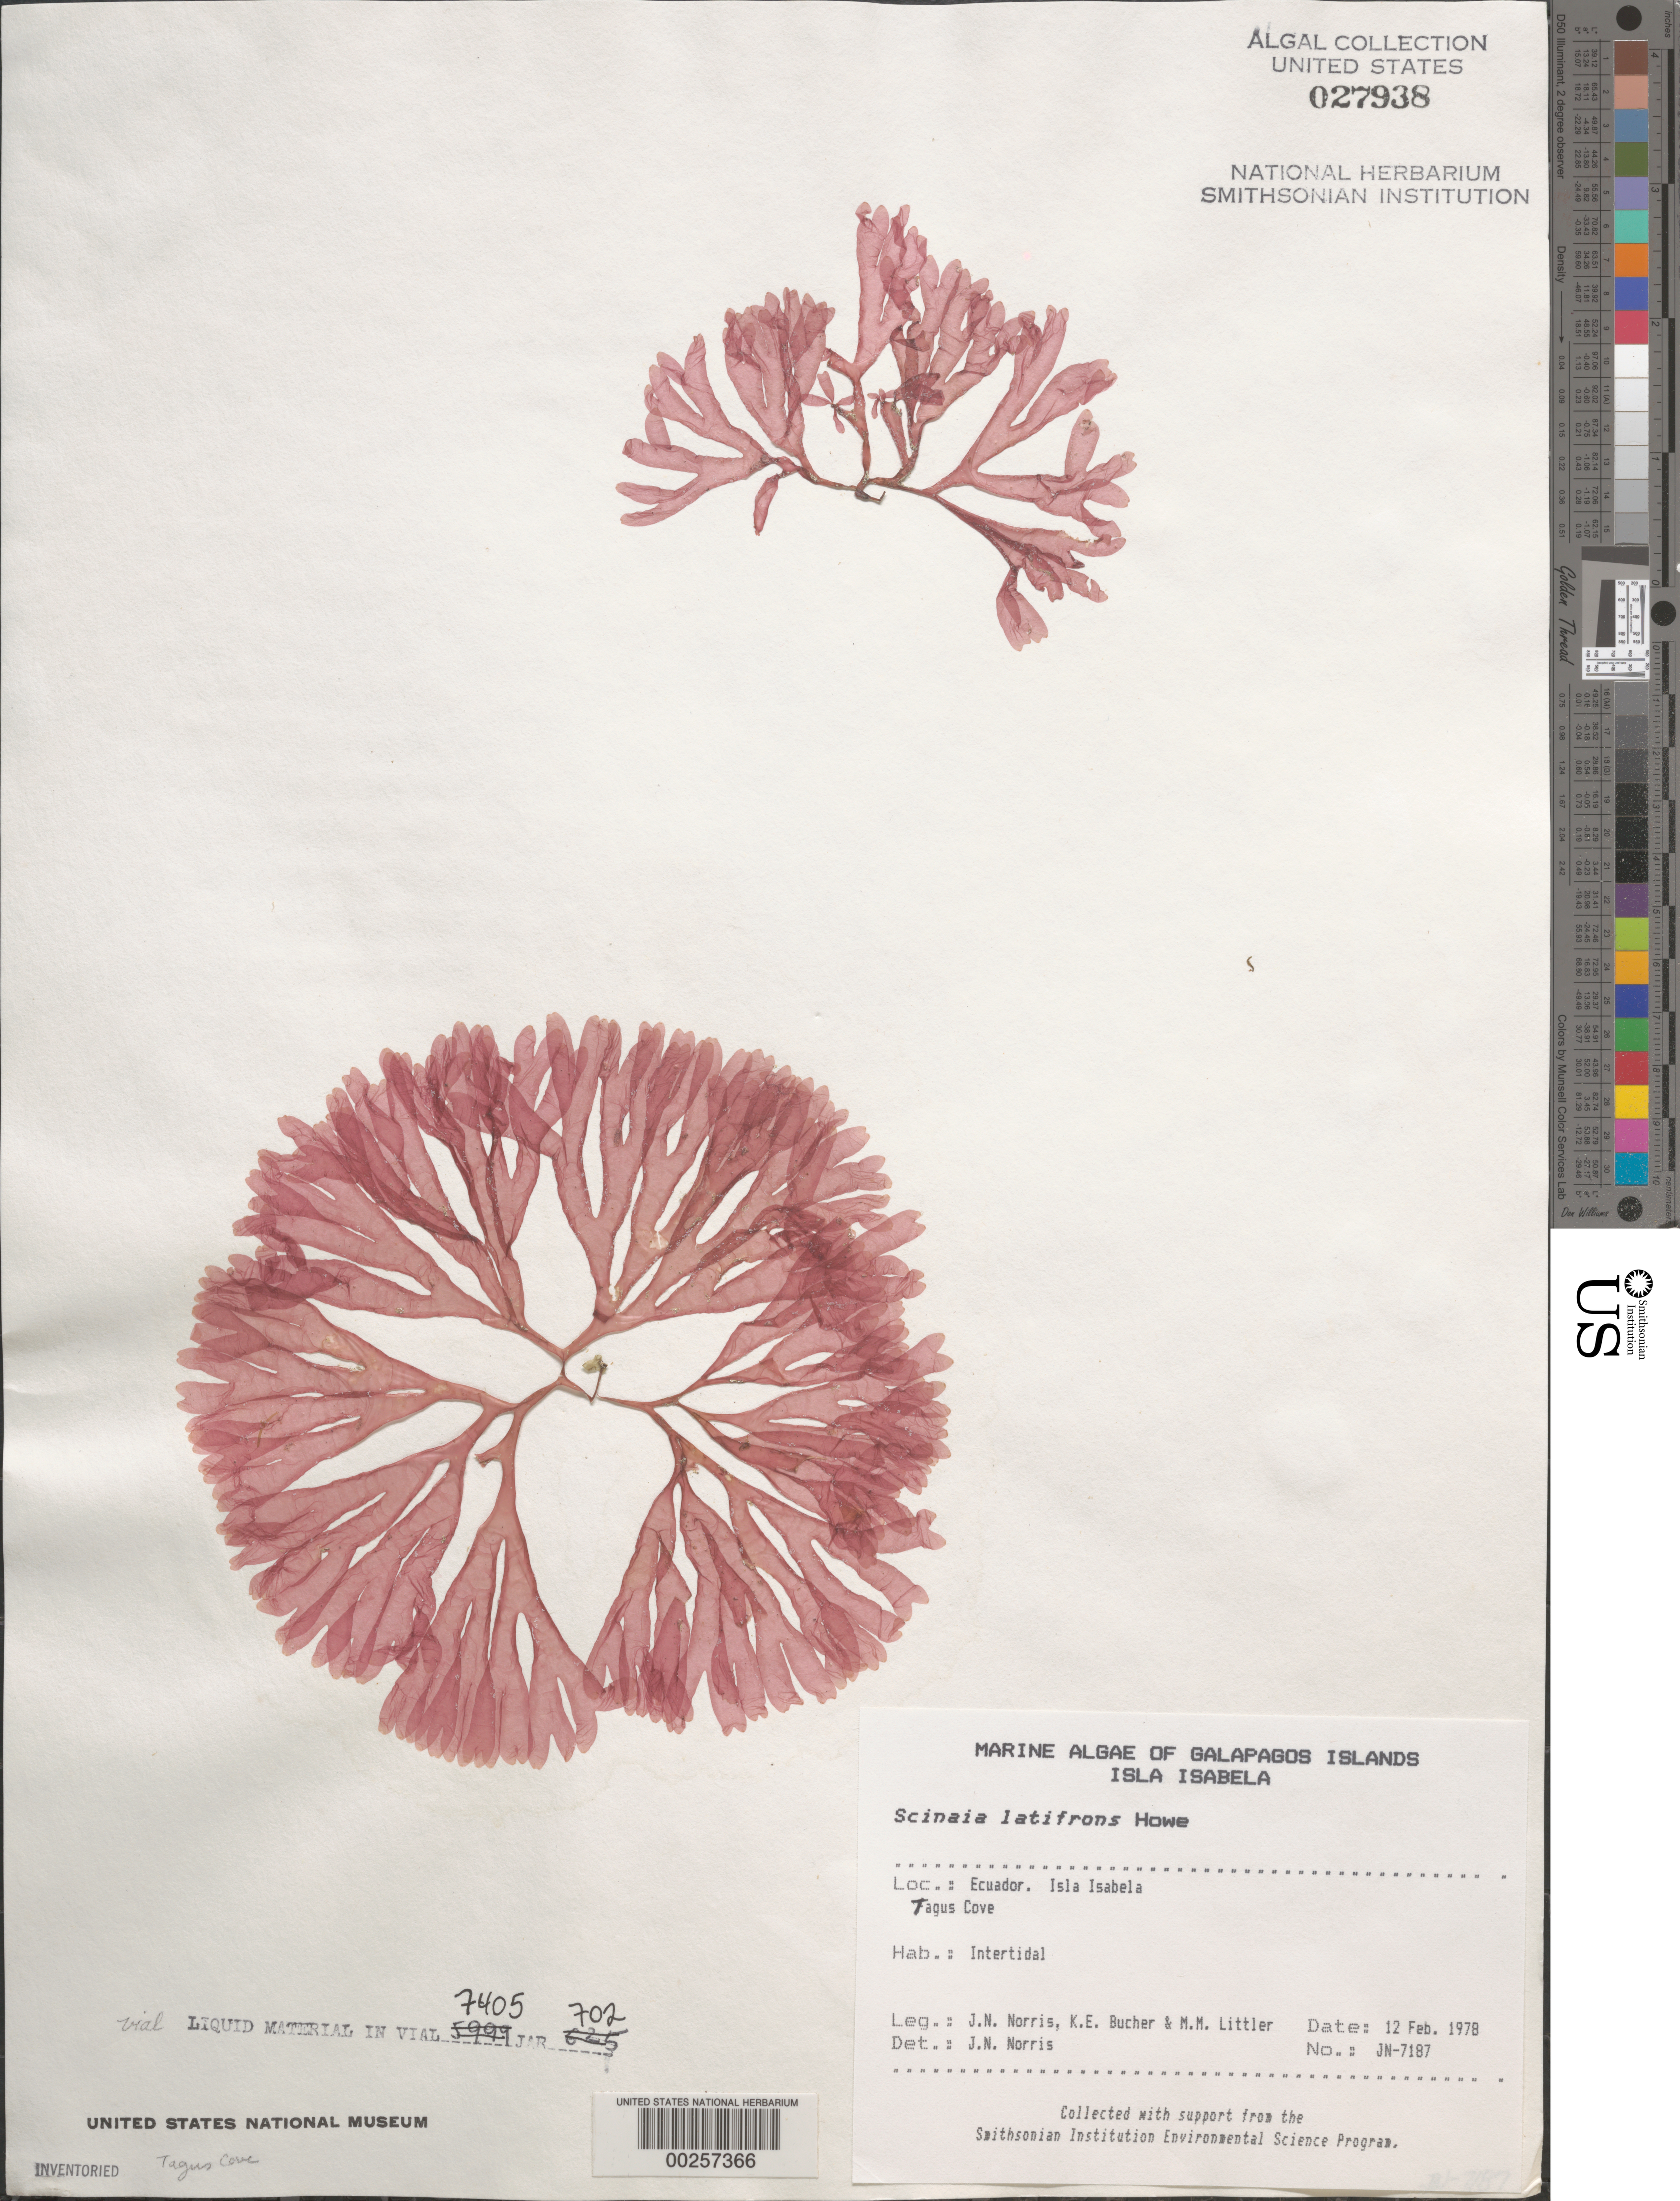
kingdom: Plantae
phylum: Rhodophyta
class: Florideophyceae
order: Nemaliales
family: Scinaiaceae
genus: Scinaia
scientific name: Scinaia latifrons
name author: M. Howe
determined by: Norris, James N.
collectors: J. N. Norris, K. E. Bucher & M. M. Littler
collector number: JN-7187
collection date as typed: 12 Feb 1978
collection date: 1978-02-12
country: Ecuador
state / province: Colón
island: Isabela [Albemarle]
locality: Tagus Cove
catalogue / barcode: US 27938